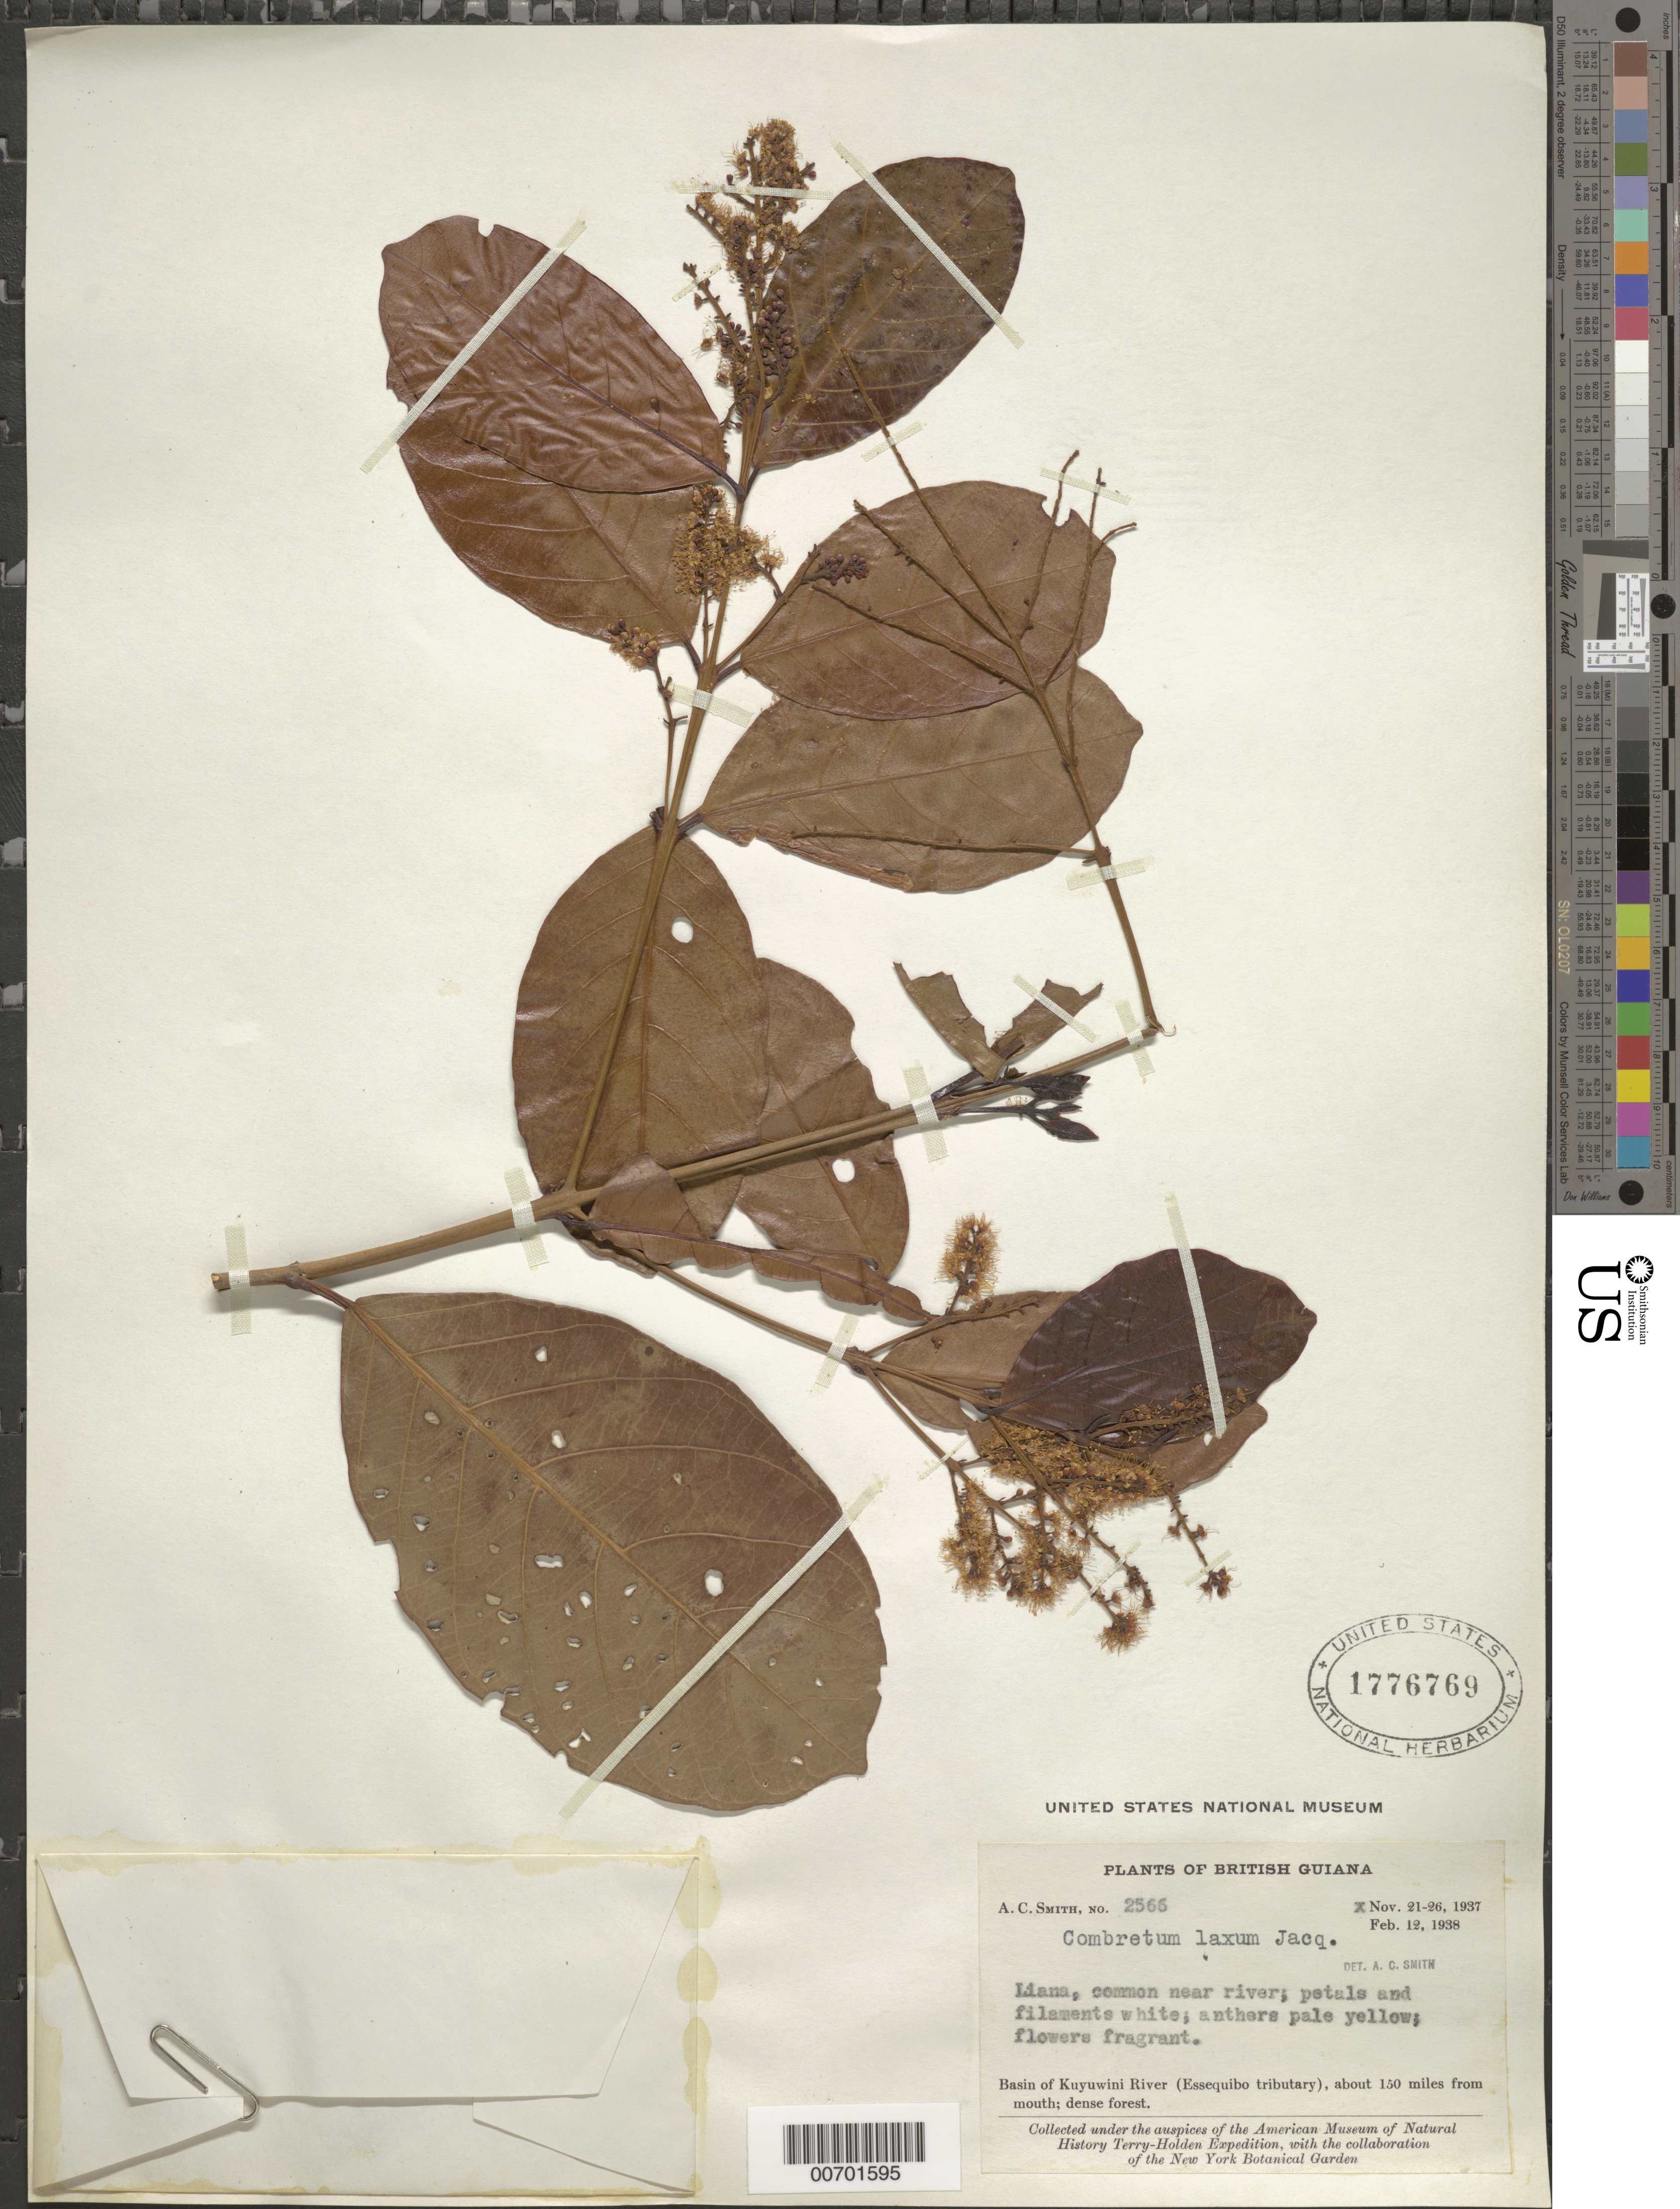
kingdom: Plantae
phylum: Tracheophyta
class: Magnoliopsida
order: Myrtales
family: Combretaceae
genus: Combretum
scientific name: Combretum laxum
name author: Jacq.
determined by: Smith, A. C.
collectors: A. C. Smith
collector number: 2566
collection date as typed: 21-Nov-37 to 26-Nov-37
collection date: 1937-11-21/1937-11-26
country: Guyana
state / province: U. Takutu-U. Essequibo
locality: Kuyuwini River Basin (Essequibo River tributary), about 150 mi. from mouth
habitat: Dense forest; along river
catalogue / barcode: US 1776769